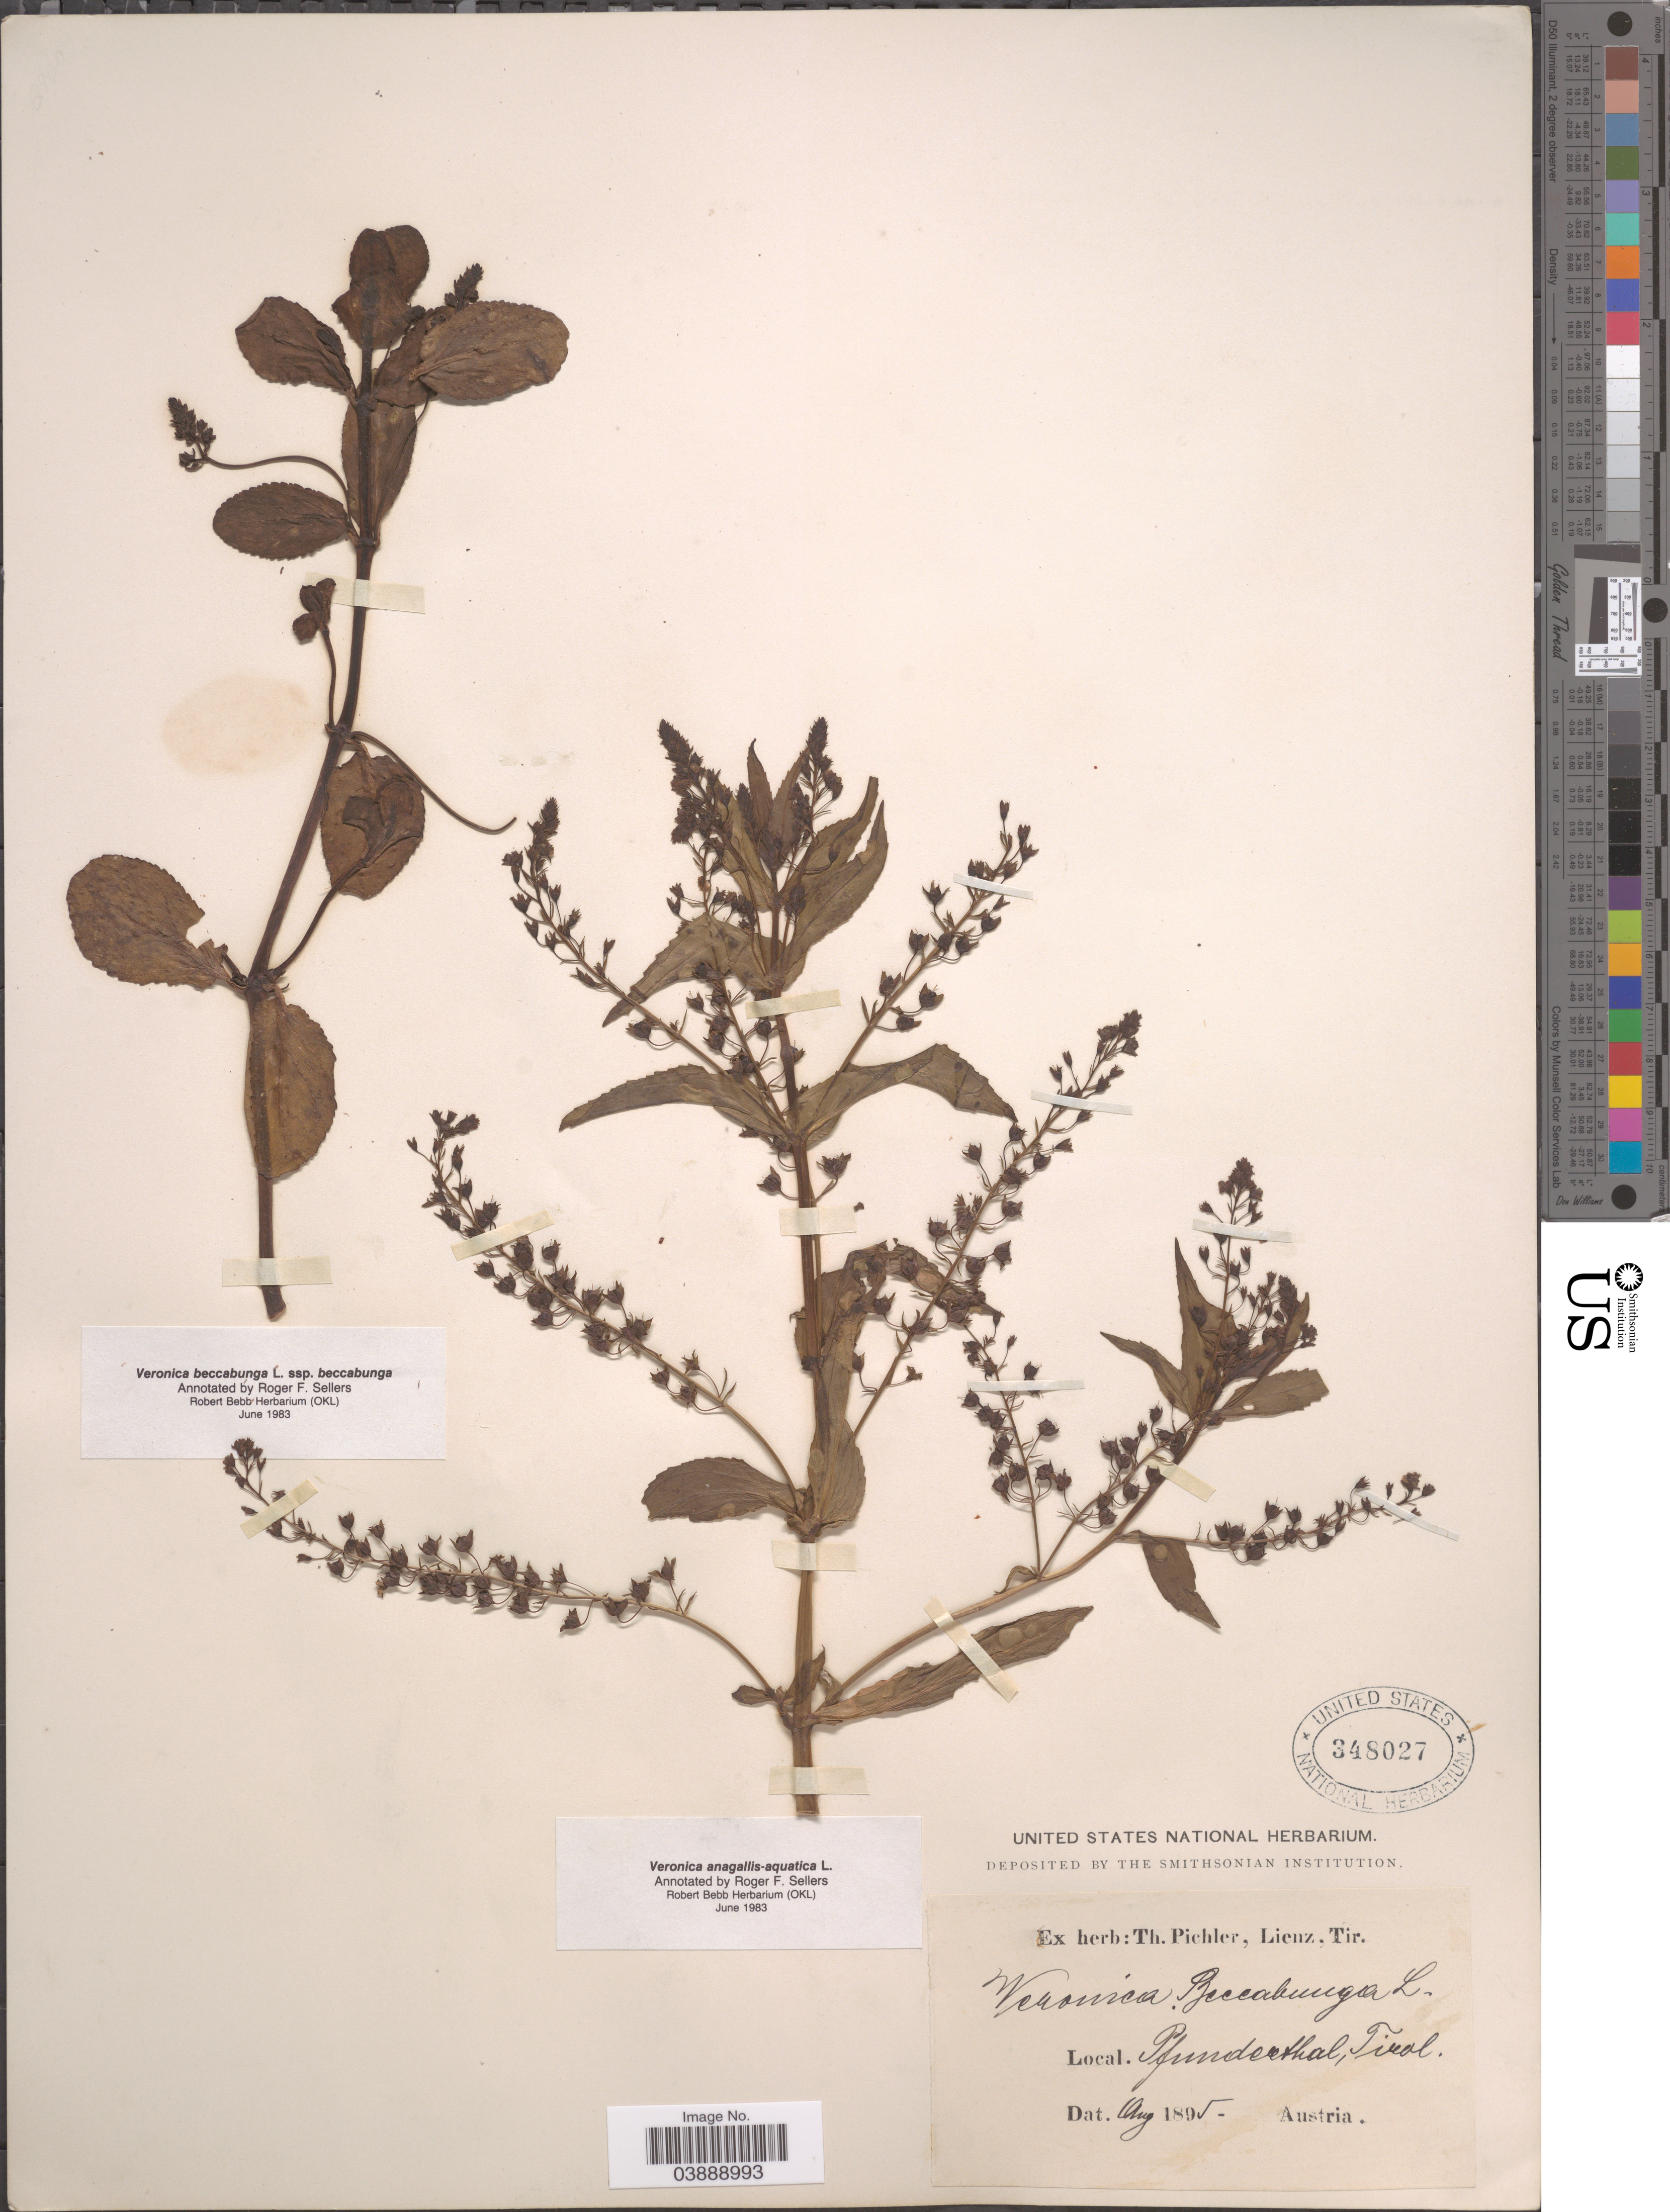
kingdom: Plantae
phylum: Tracheophyta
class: Magnoliopsida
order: Lamiales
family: Plantaginaceae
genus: Veronica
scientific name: Veronica anagallis-aquatica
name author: L.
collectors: ex herb. T. Pichler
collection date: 1895-08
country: Austria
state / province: Tirol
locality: Pfunderthal. [interpreted]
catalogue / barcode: US 348027